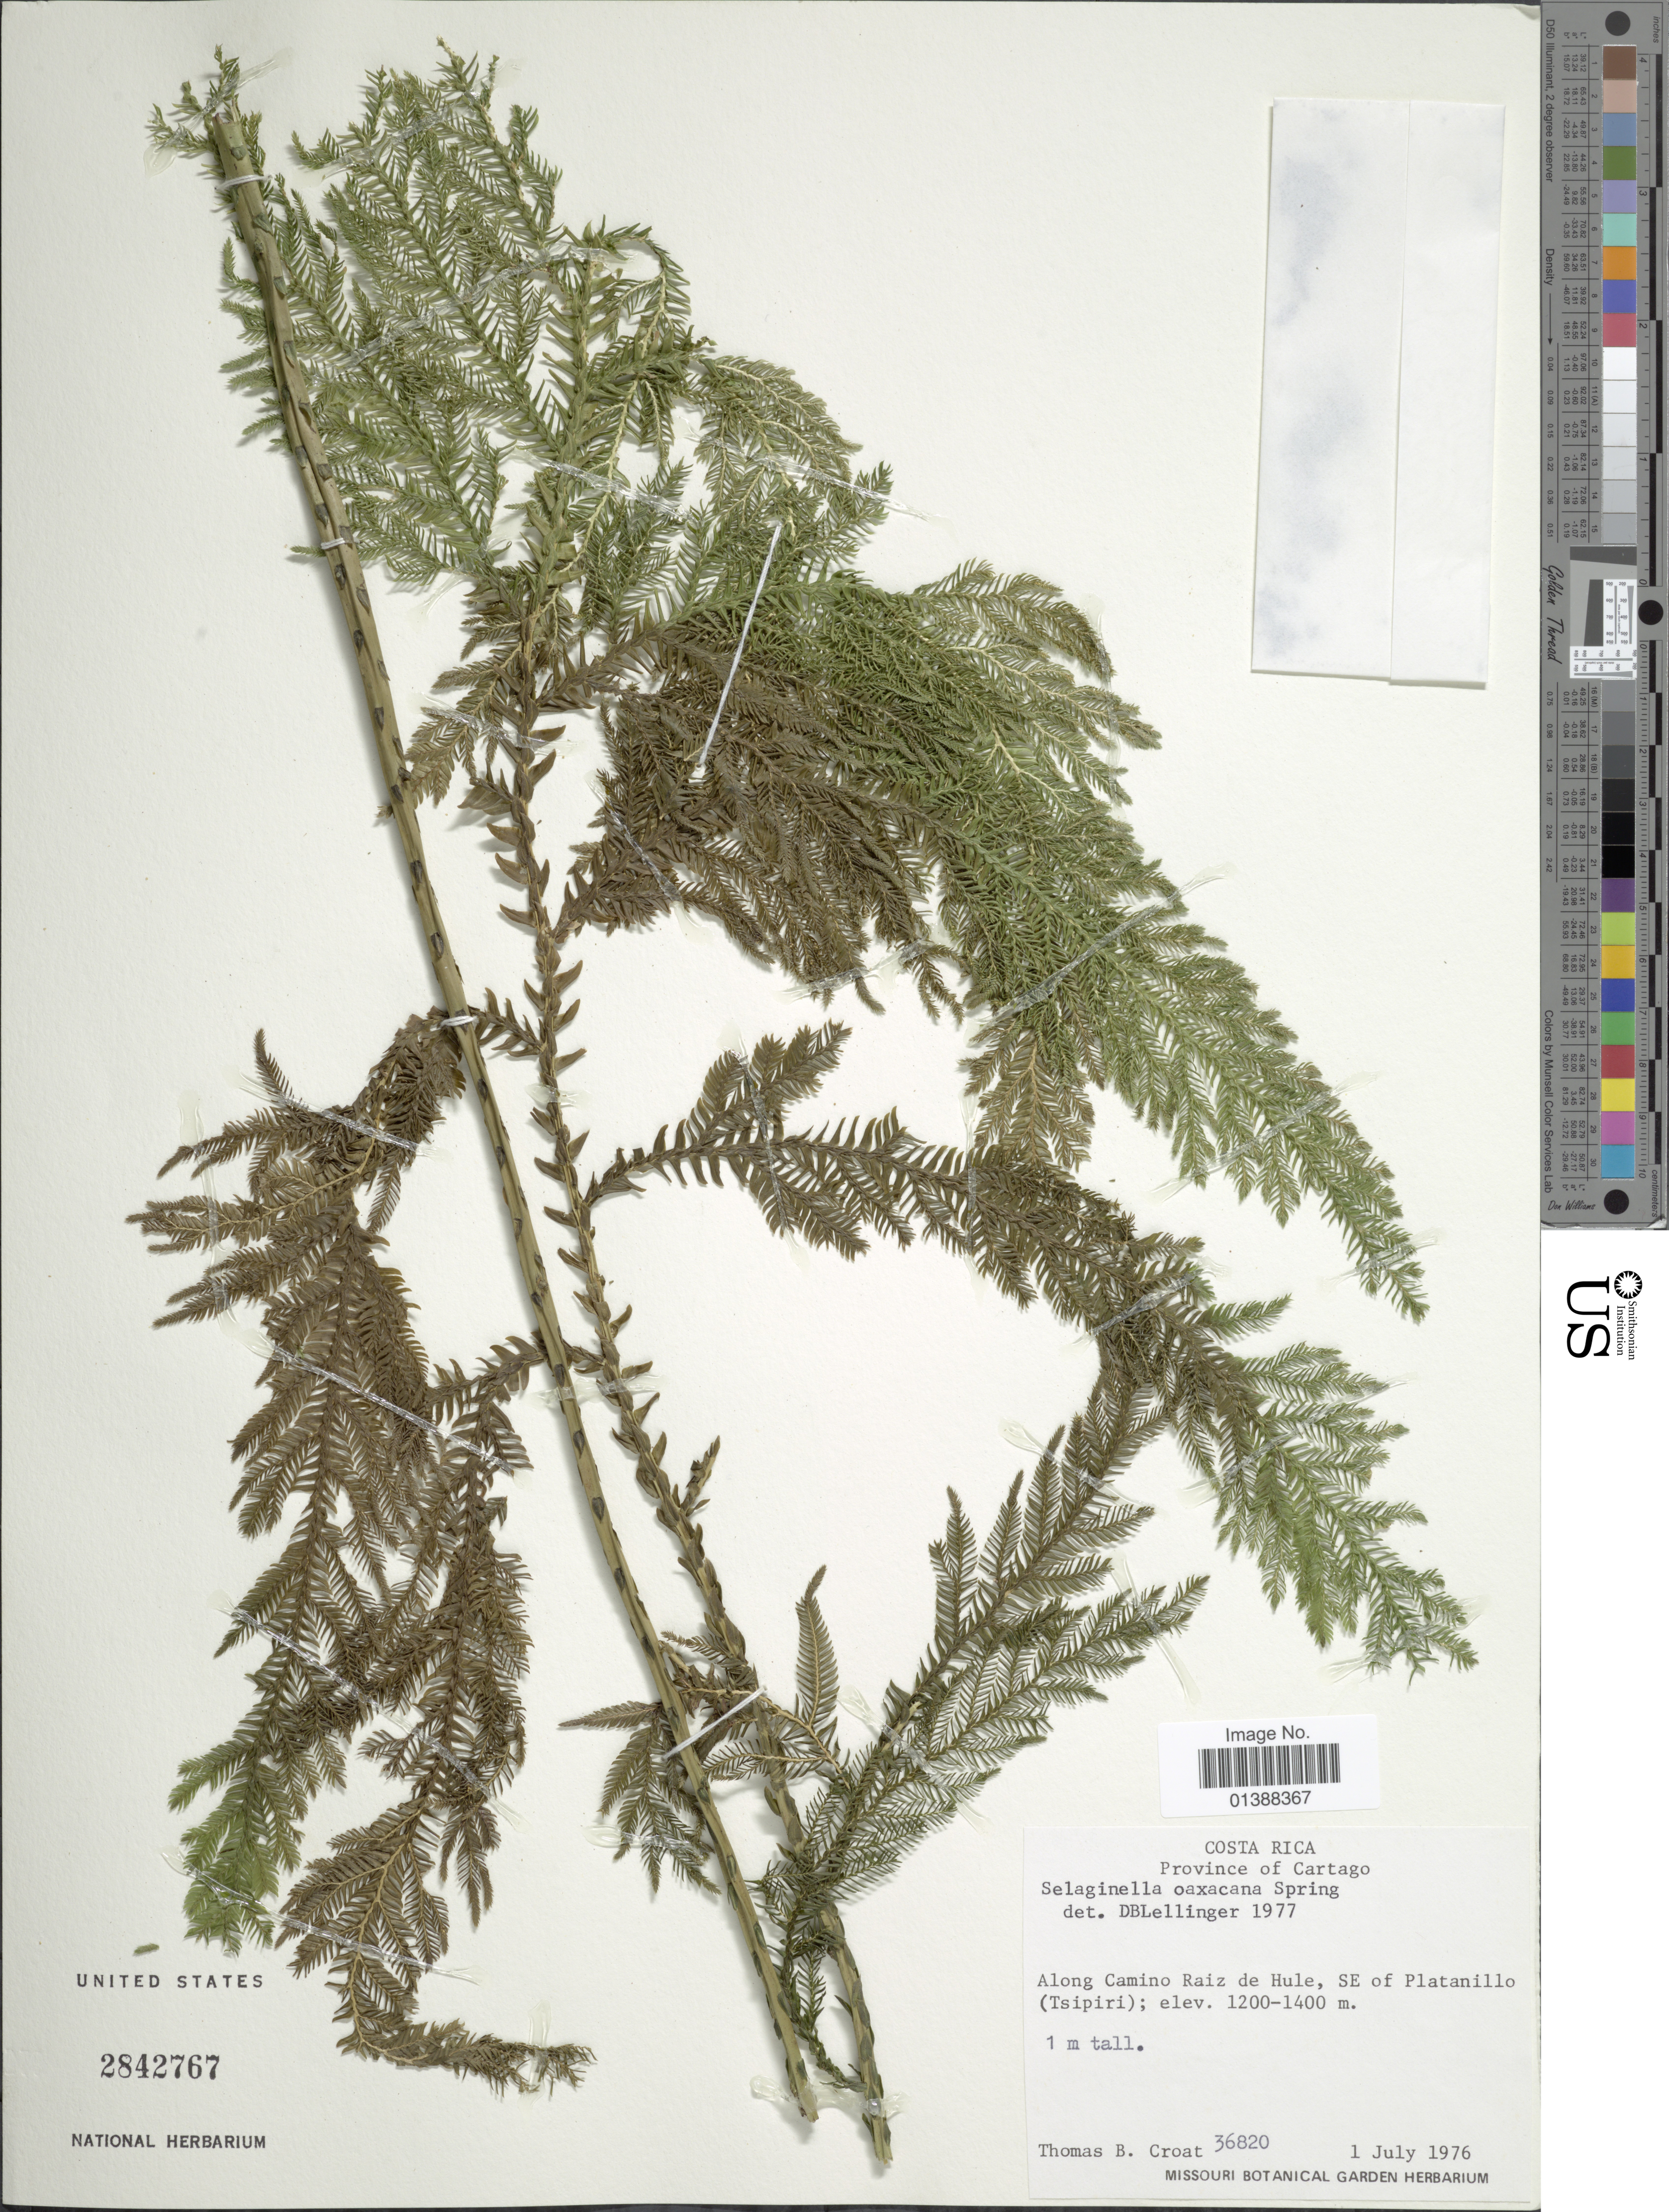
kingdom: Plantae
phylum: Tracheophyta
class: Lycopodiopsida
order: Selaginellales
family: Selaginellaceae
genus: Selaginella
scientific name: Selaginella oaxacana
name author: Spring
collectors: T. B. Croat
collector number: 36820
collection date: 1976-07-01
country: Costa Rica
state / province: Cartago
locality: Along Camino Raiz de Hule,SE of Platanillo (Tsipiri)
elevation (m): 1200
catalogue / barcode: US 2842767